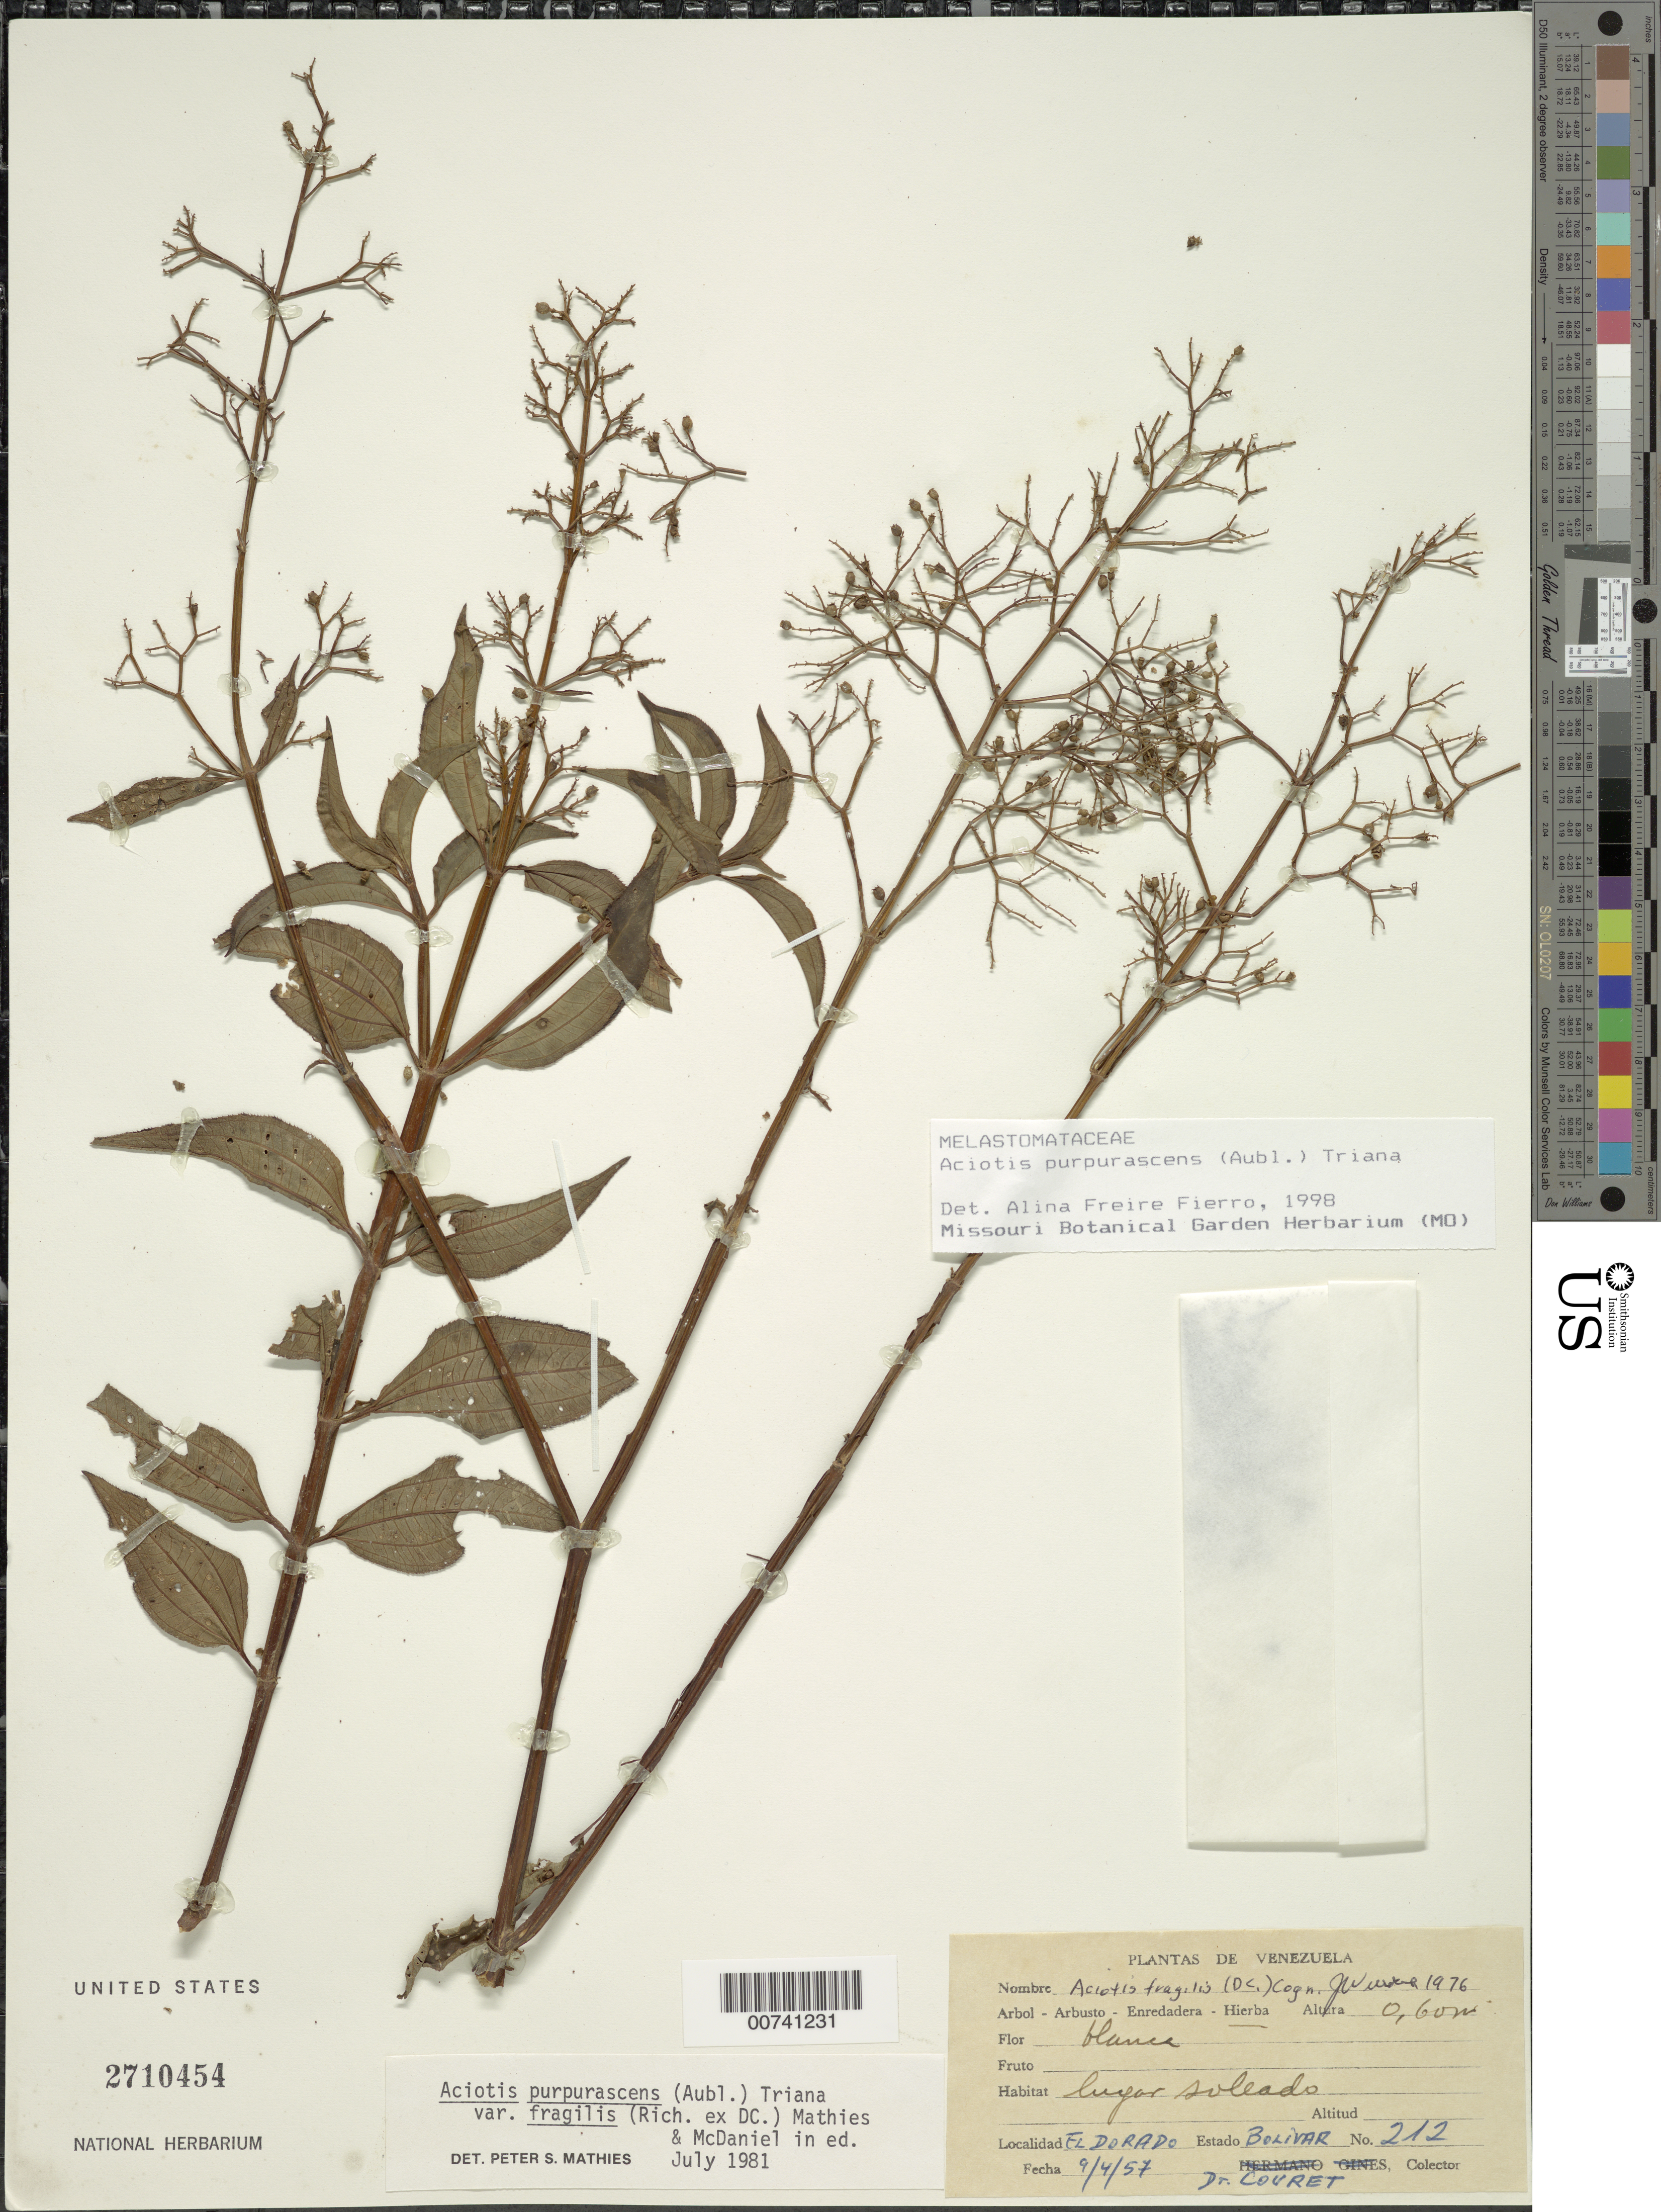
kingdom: Plantae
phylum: Tracheophyta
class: Magnoliopsida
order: Myrtales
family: Melastomataceae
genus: Aciotis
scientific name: Aciotis purpurascens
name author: (Aubl.) Triana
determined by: Freire-Fierro, A.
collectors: -. Couret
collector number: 212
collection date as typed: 9-Apr-57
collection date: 1957-04-09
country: Venezuela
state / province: Bolívar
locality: El Dorado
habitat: Sunny place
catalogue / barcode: US 2710454